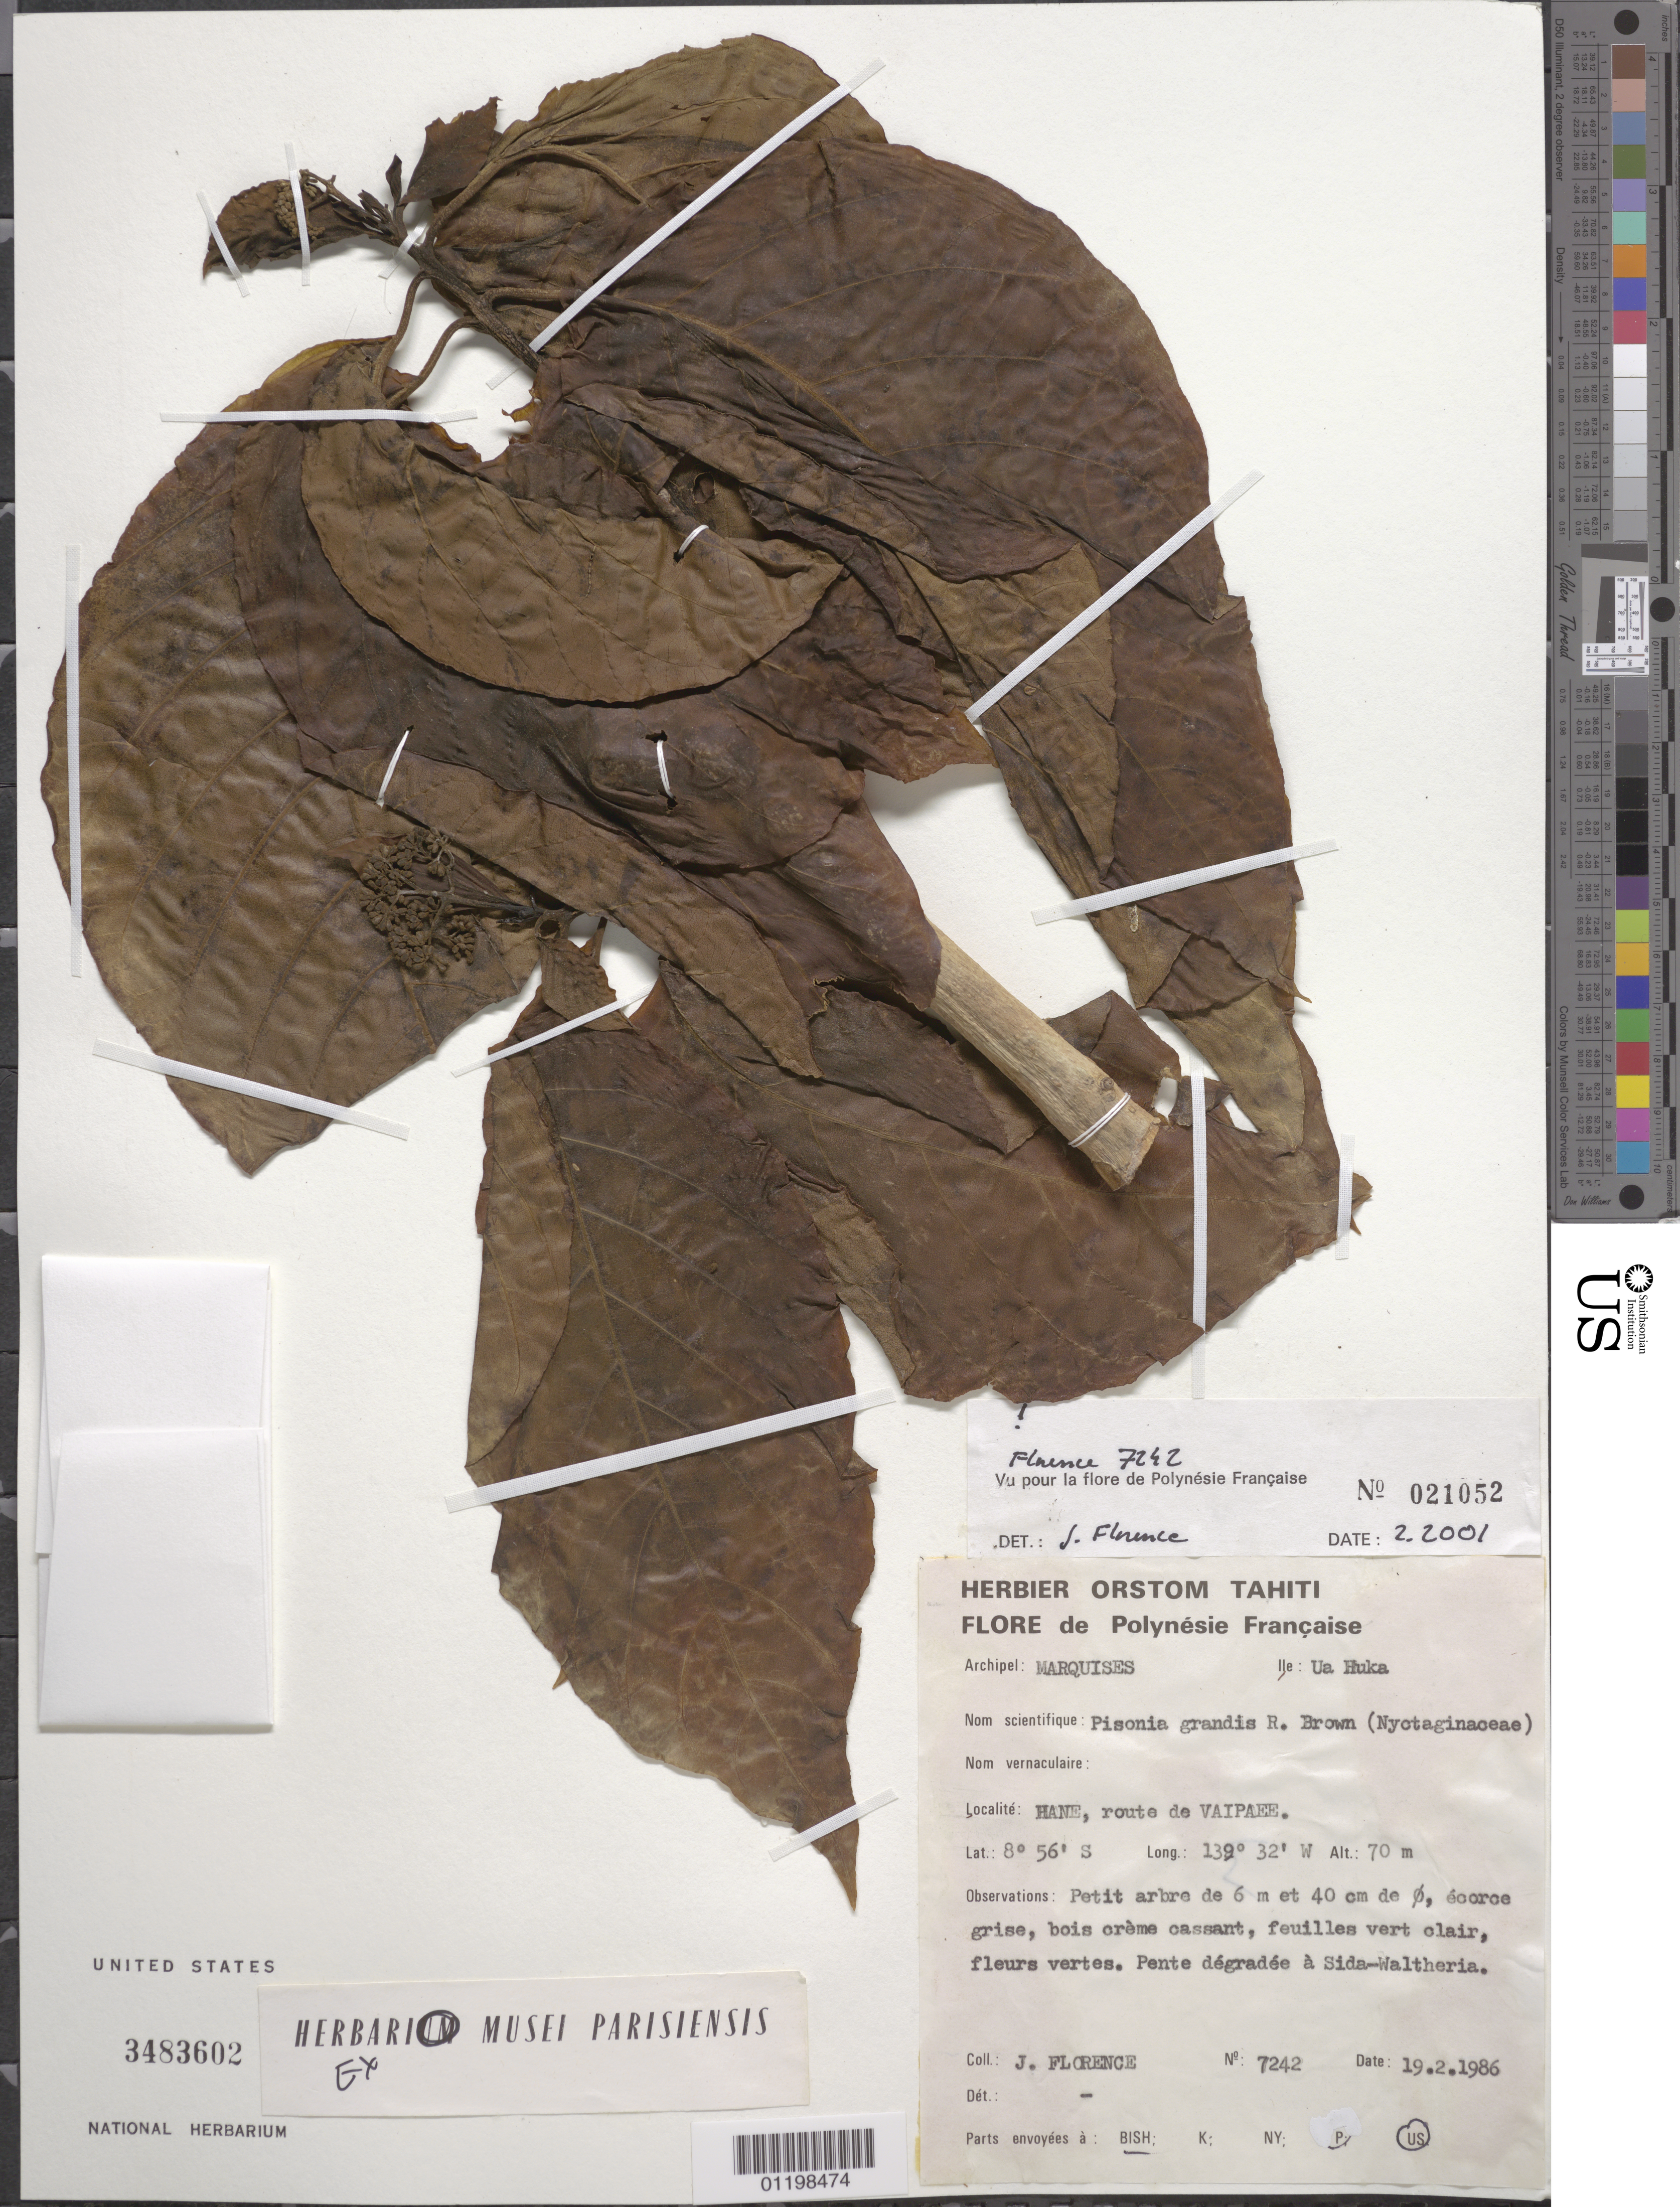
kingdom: Plantae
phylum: Tracheophyta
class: Magnoliopsida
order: Caryophyllales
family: Nyctaginaceae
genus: Pisonia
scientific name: Pisonia grandis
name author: R. Br.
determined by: Florence, J.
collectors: J. Florence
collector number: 7242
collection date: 1986-02-19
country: French Polynesia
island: Ua Huka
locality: Hane, route de Vaipaee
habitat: Pente dégradée à Sida-Waltheria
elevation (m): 70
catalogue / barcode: US 3483602